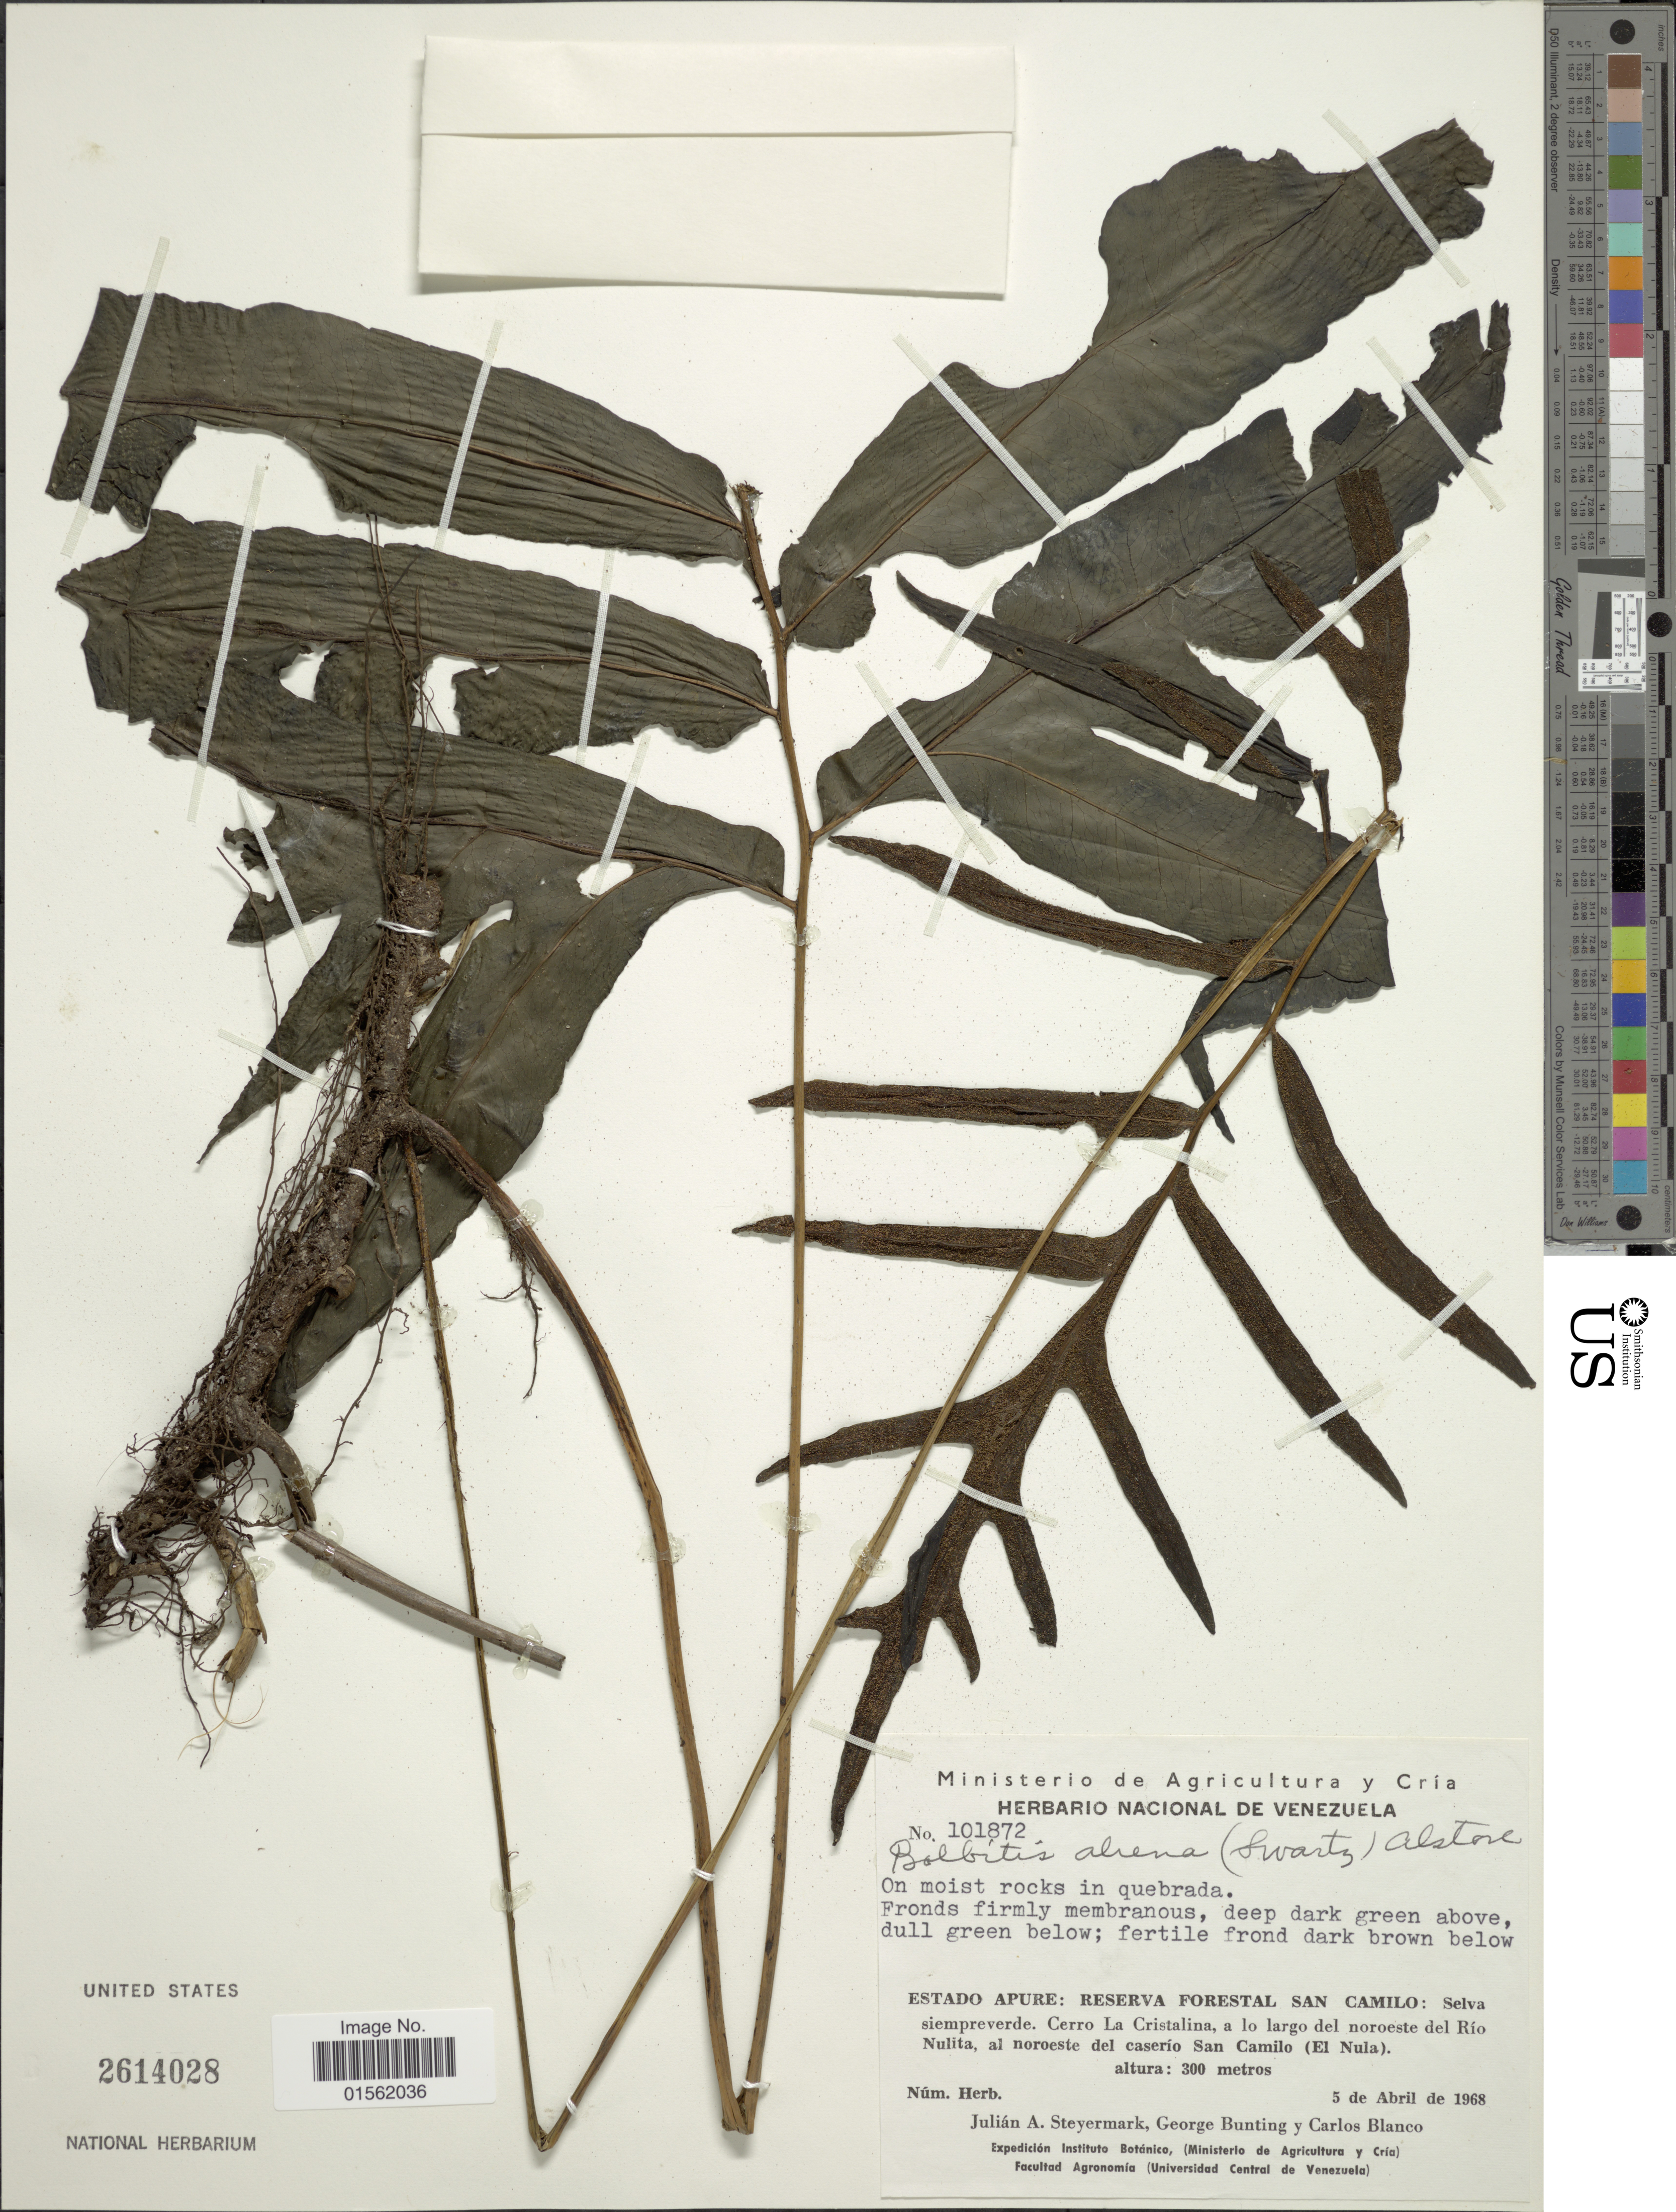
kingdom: Plantae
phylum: Tracheophyta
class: Polypodiopsida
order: Polypodiales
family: Dryopteridaceae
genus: Bolbitis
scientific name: Bolbitis aliena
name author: (Sw.) Alston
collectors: J. Steyermark, G. S. Bunting & C. A. Blanco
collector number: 101872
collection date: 1968-04-05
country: Venezuela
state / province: Apure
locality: Reserva Forestal San Camilo: Selva siempreverde. Cerro La Cristalina, a lo largo del noroeste del Río Nulita, al noroeste del caserío San Camilo (El Nula)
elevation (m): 300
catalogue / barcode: US 2614028